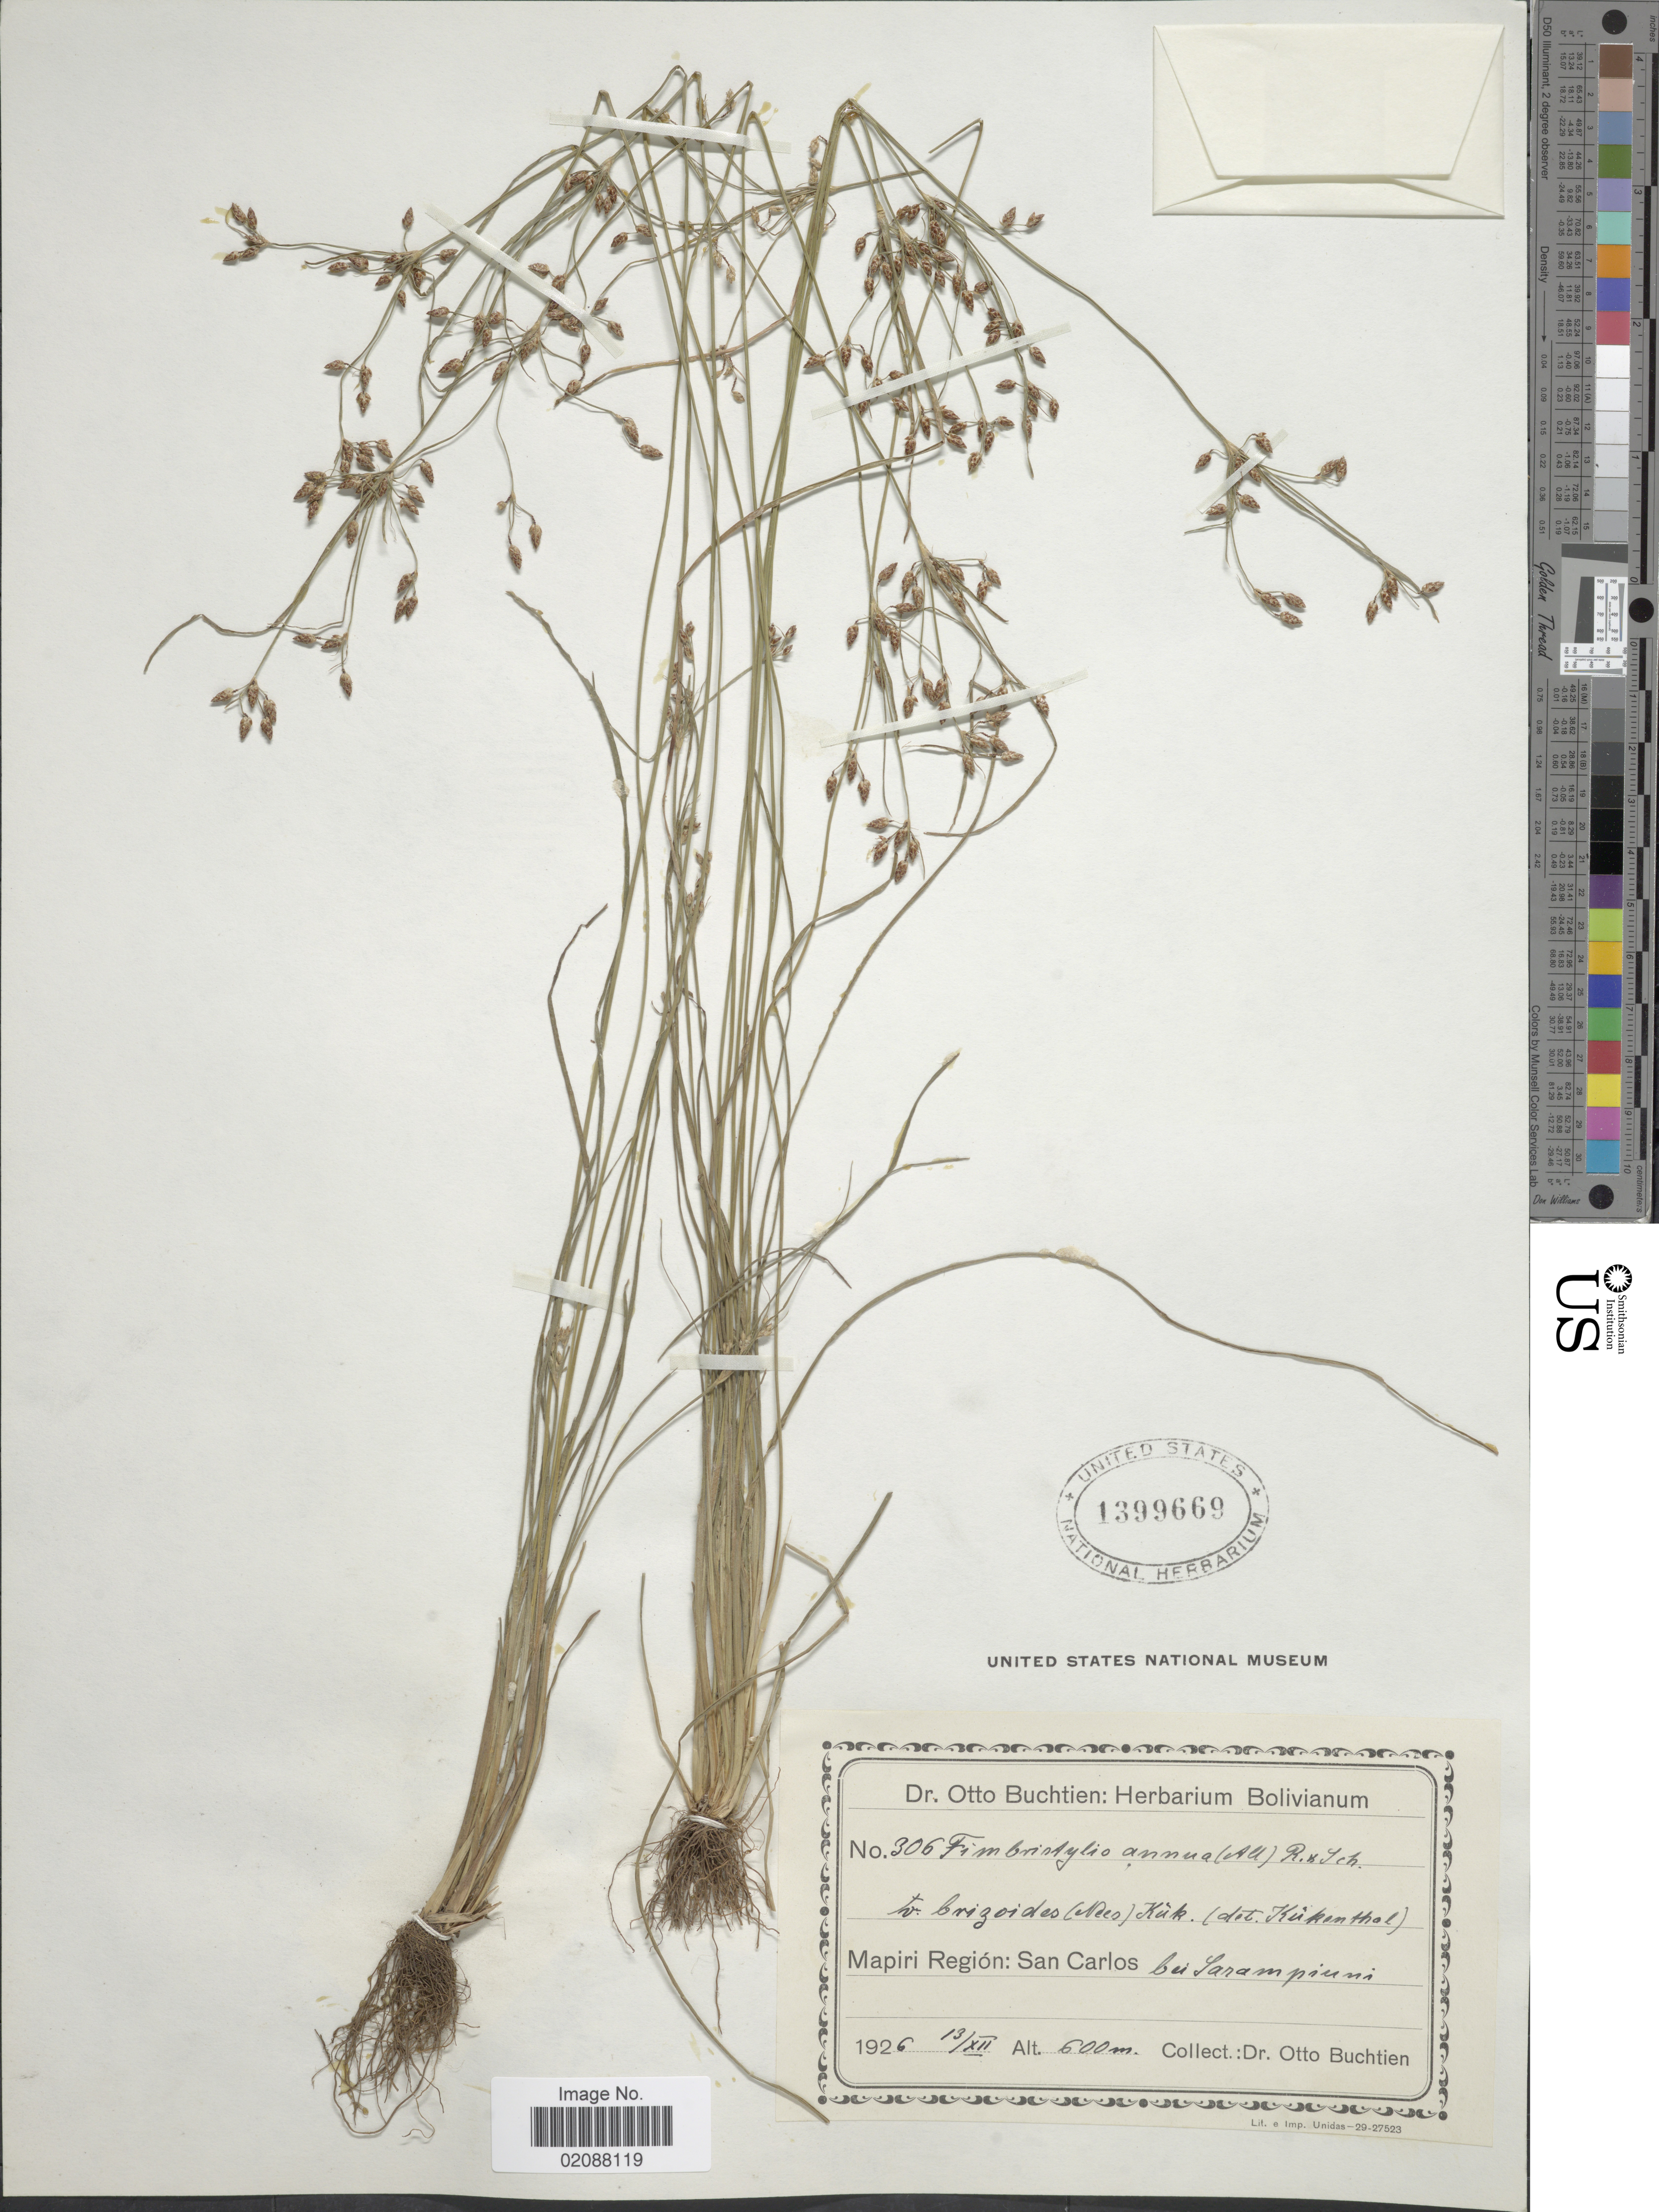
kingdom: Plantae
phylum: Tracheophyta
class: Liliopsida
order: Poales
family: Cyperaceae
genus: Fimbristylis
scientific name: Fimbristylis annua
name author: (All.) Roem. & Schult.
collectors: O. Buchtien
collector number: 306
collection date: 1926-12-13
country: Bolivia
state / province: La Paz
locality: Mapiri Region: San Carlos, bei Sampiuni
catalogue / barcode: US 1399669